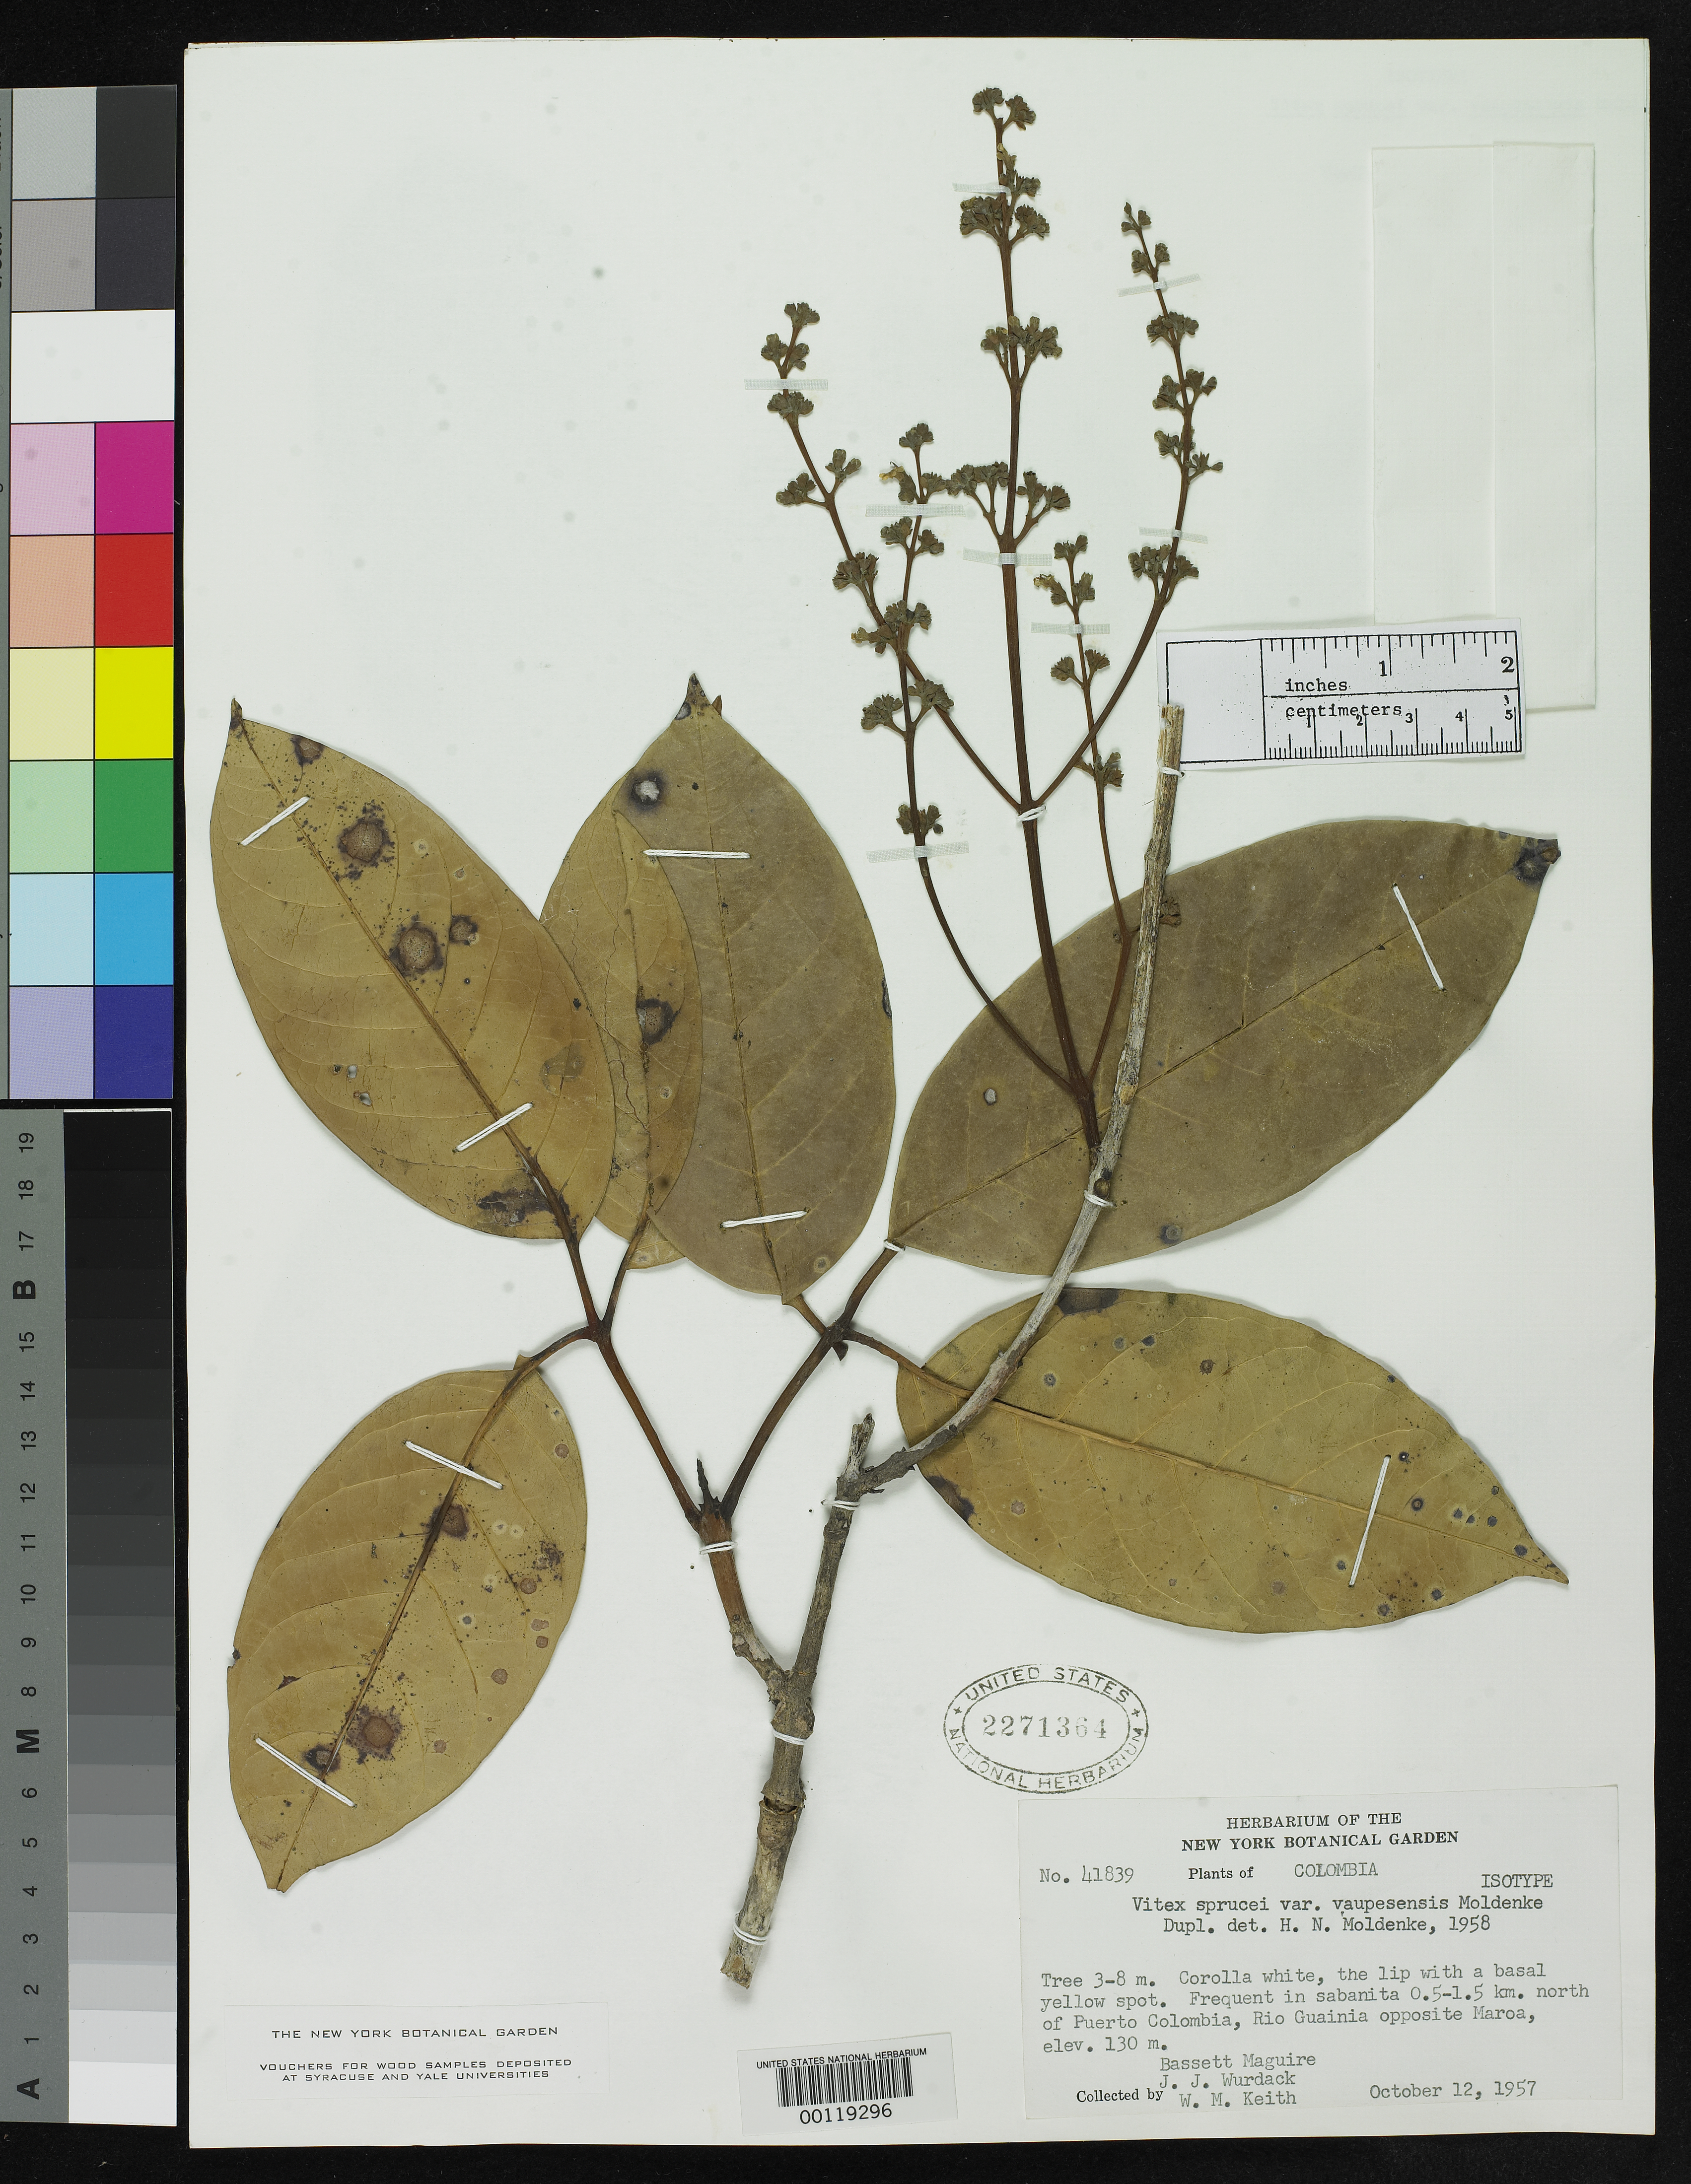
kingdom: Plantae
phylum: Tracheophyta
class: Magnoliopsida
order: Lamiales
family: Lamiaceae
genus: Vitex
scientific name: Vitex sprucei var. vaupesensis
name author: Moldenke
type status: Isotype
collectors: B. Maguire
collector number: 41839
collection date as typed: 12 Oct 1957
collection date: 1957-10-12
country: Colombia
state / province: Vaupés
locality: Rio Guainia opposite Maroa, N of Puerto Colombia.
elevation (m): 130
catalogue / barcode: US 2271364